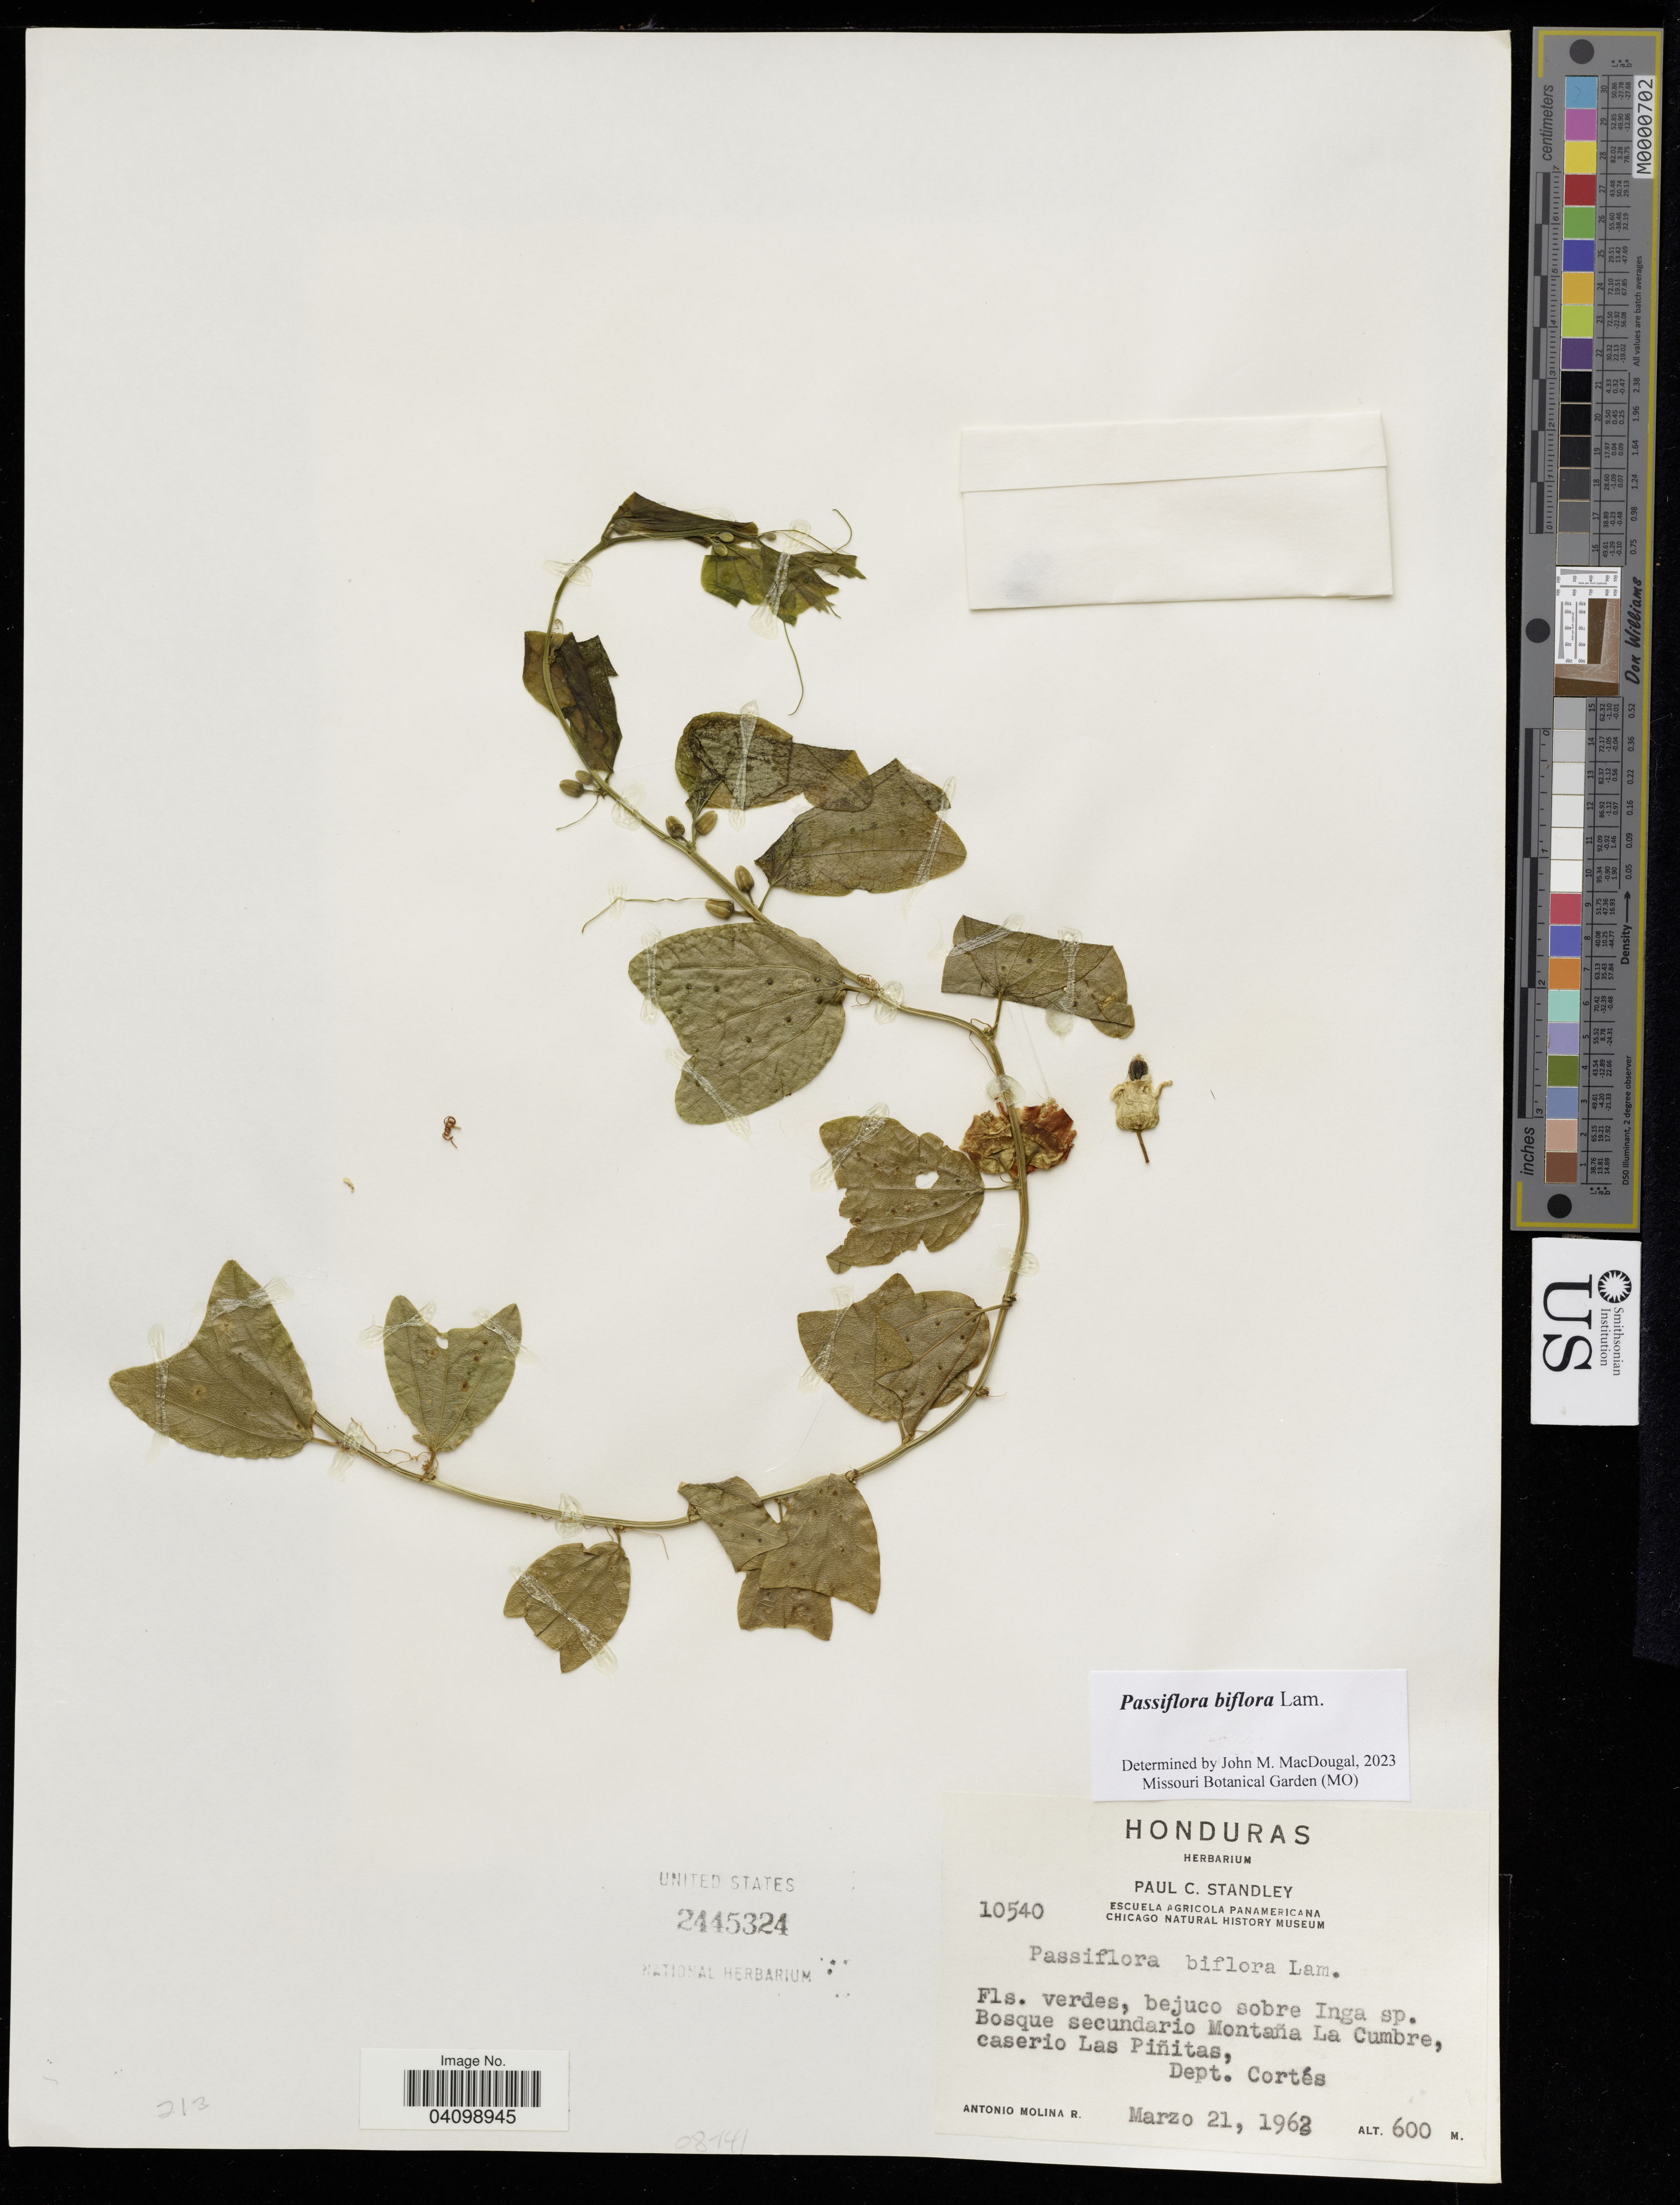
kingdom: Plantae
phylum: Tracheophyta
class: Magnoliopsida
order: Malpighiales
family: Passifloraceae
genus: Passiflora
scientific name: Passiflora biflora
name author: Lam.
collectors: A. Molina R.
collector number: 10540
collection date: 1962-03-21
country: Honduras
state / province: Cortes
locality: Bosque secundario Montaña La Cumbre, caserio Las Piñitas.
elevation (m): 600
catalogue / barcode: US 2445324